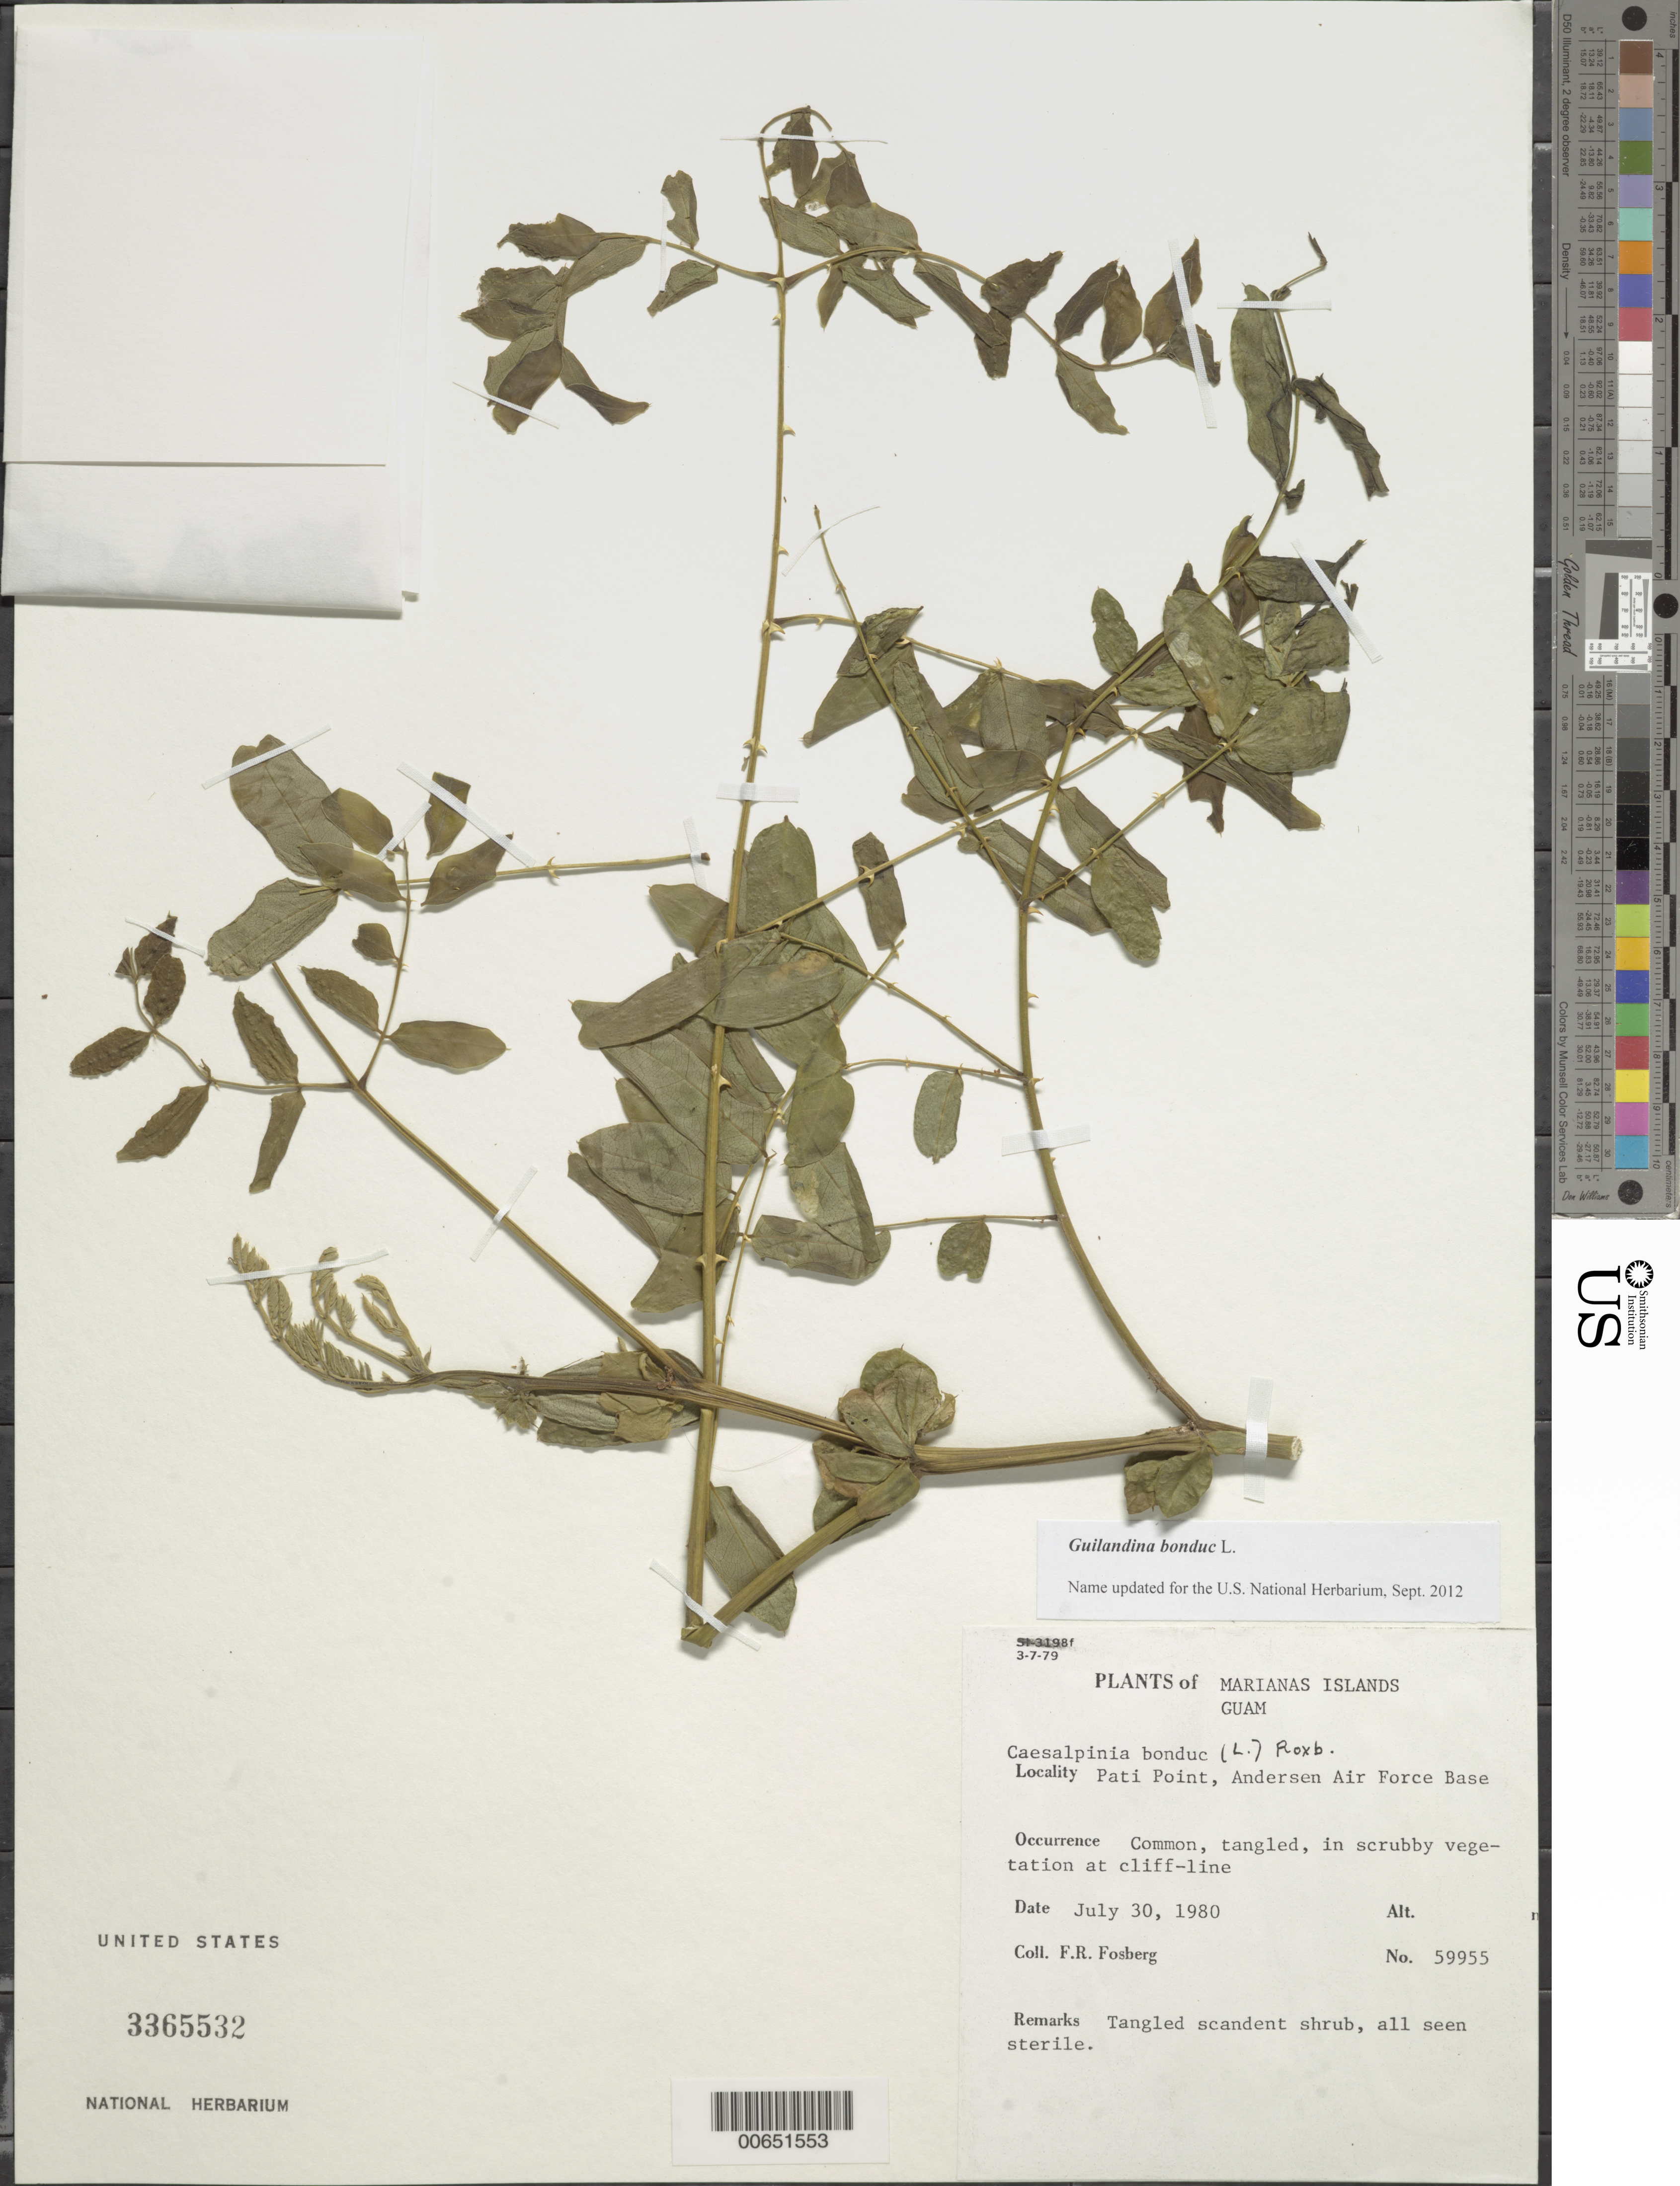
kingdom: Plantae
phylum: Tracheophyta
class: Magnoliopsida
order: Fabales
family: Fabaceae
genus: Guilandina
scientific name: Guilandina bonduc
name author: L.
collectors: F. R. Fosberg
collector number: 59955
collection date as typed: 30 Jul 1980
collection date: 1980-07-30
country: Guam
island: Guam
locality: Marianas Is., Pati Point, Andersen Air Force Base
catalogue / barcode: US 3365532